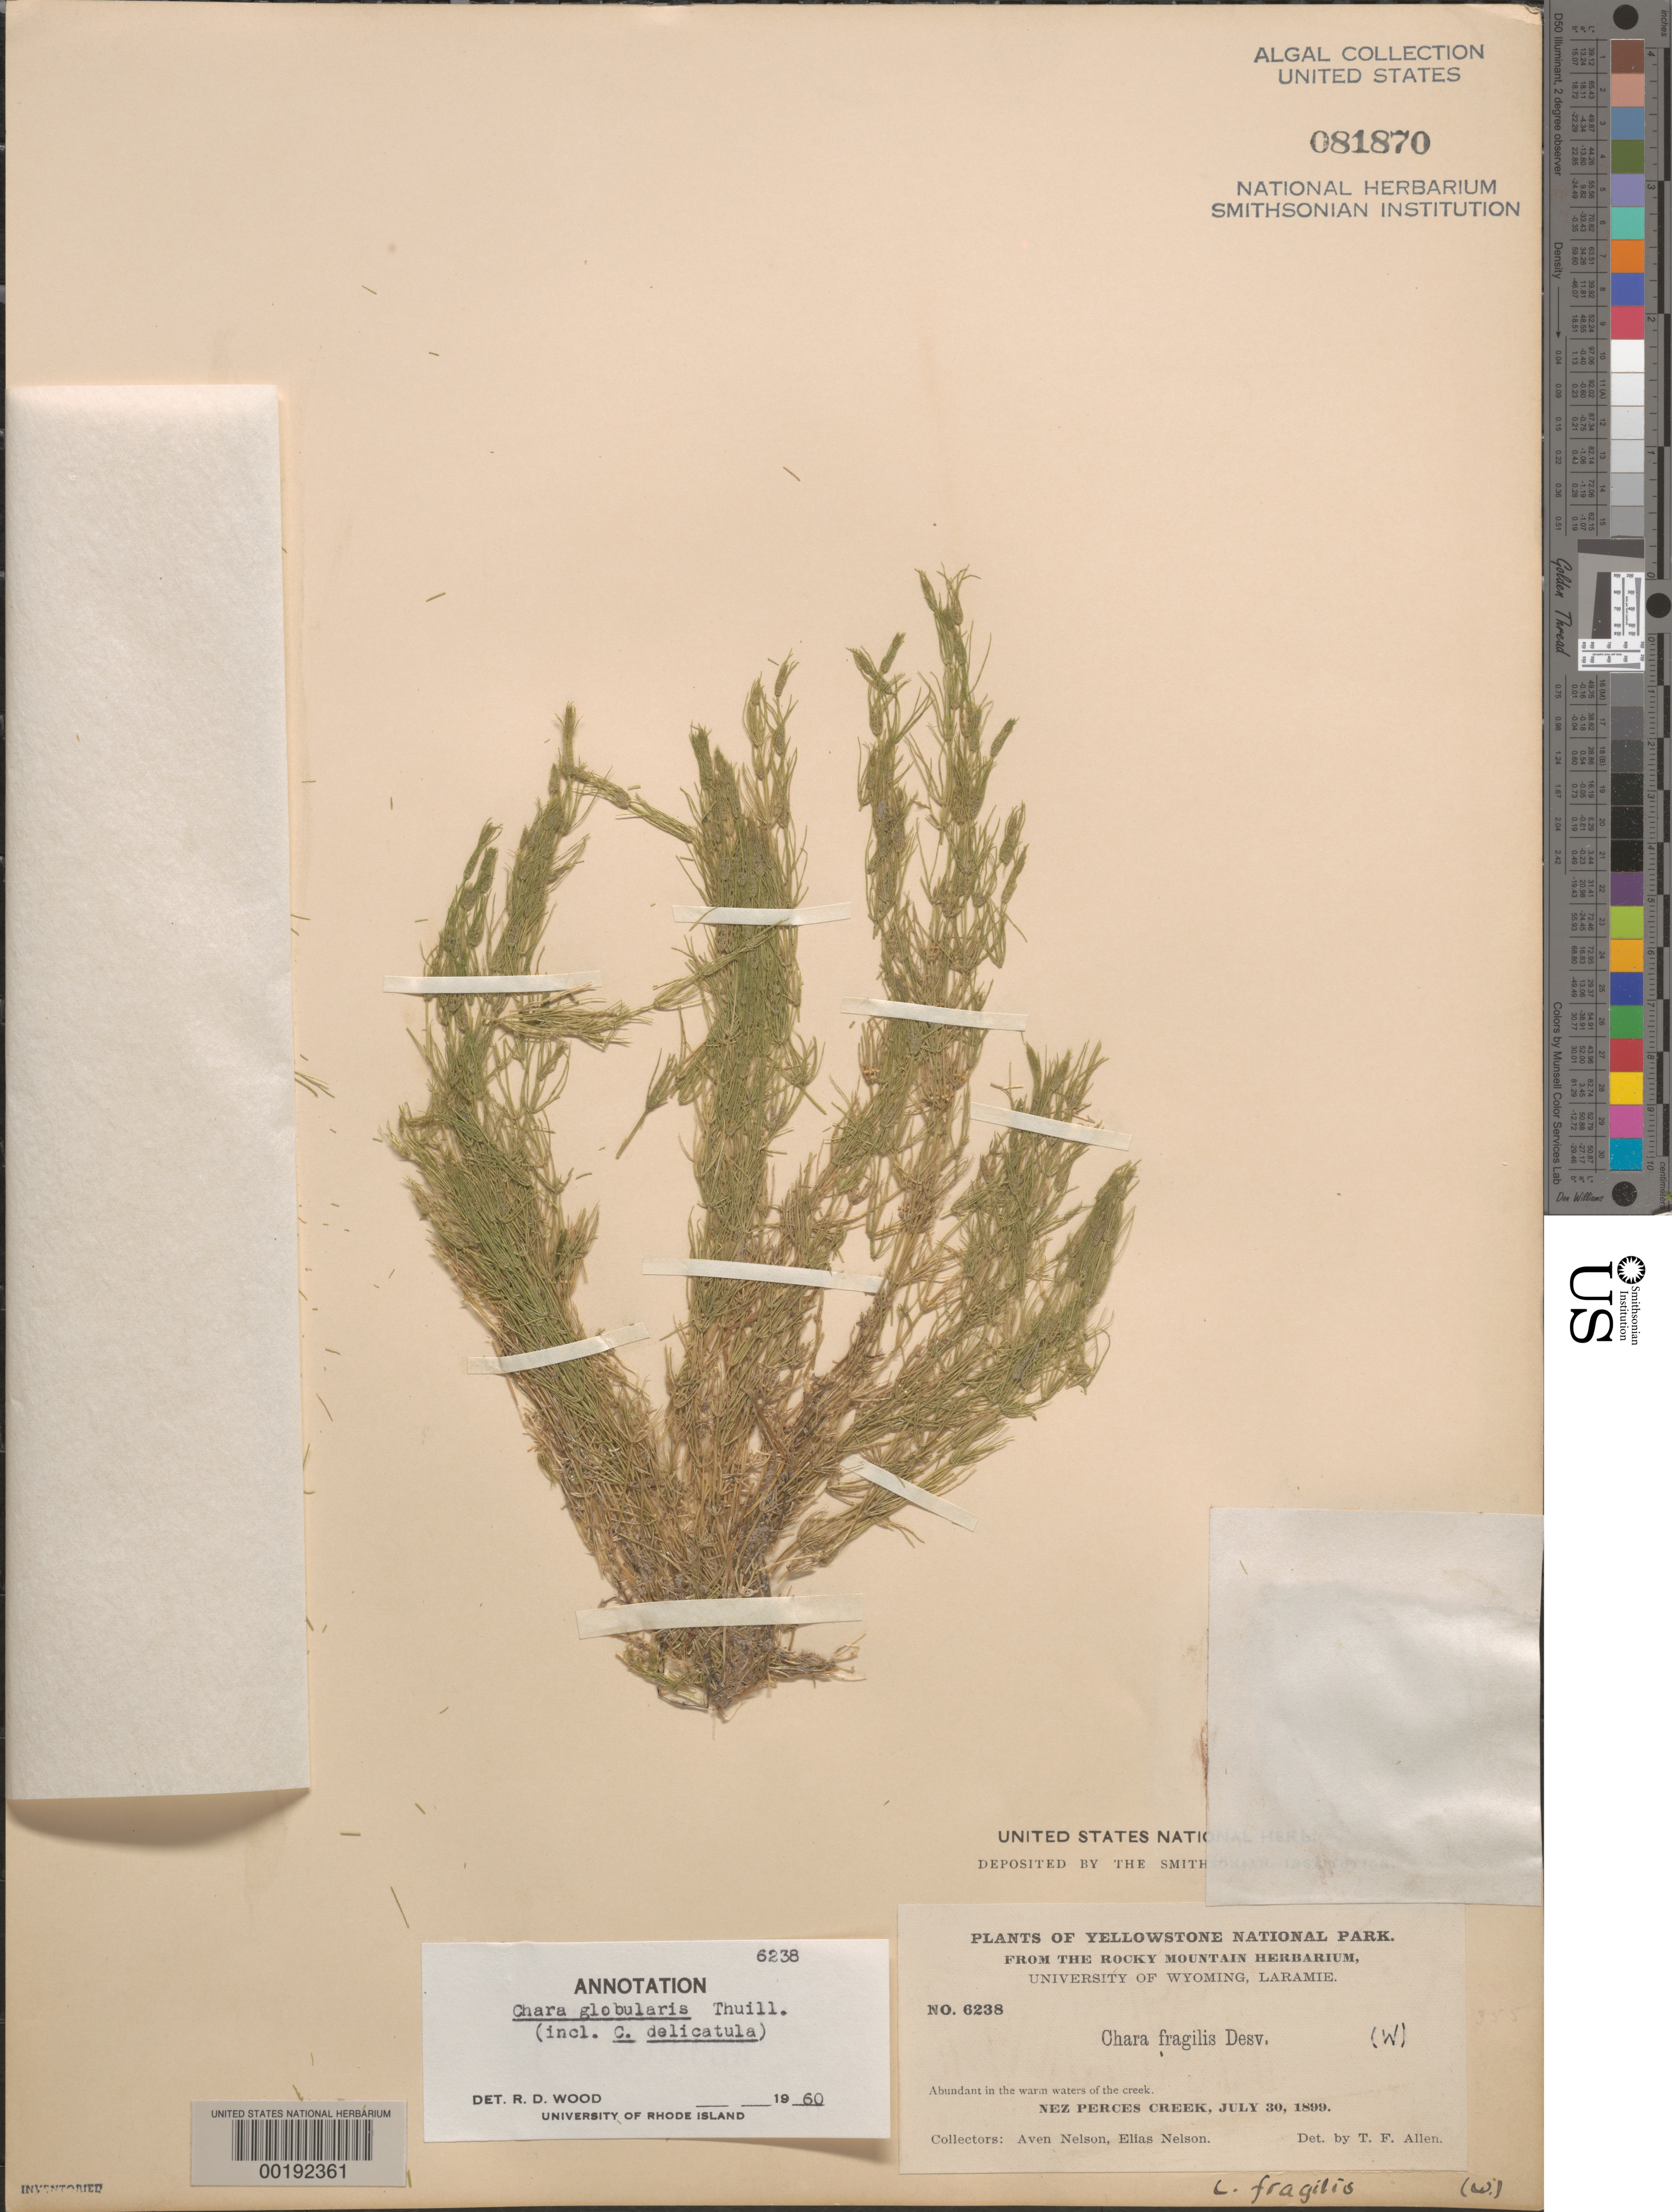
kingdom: Plantae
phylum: Charophyta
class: Charophyceae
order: Charales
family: Characeae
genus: Chara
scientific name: Chara globularis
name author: Thuiller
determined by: Wood, R. D.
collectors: A. Nelson & E. Nelson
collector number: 6238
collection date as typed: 30 Jul 1899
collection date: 1899-07-30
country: United States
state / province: Wyoming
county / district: Teton County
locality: Yellowstone National Park, Nez Perces Creek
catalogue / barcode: US 81870